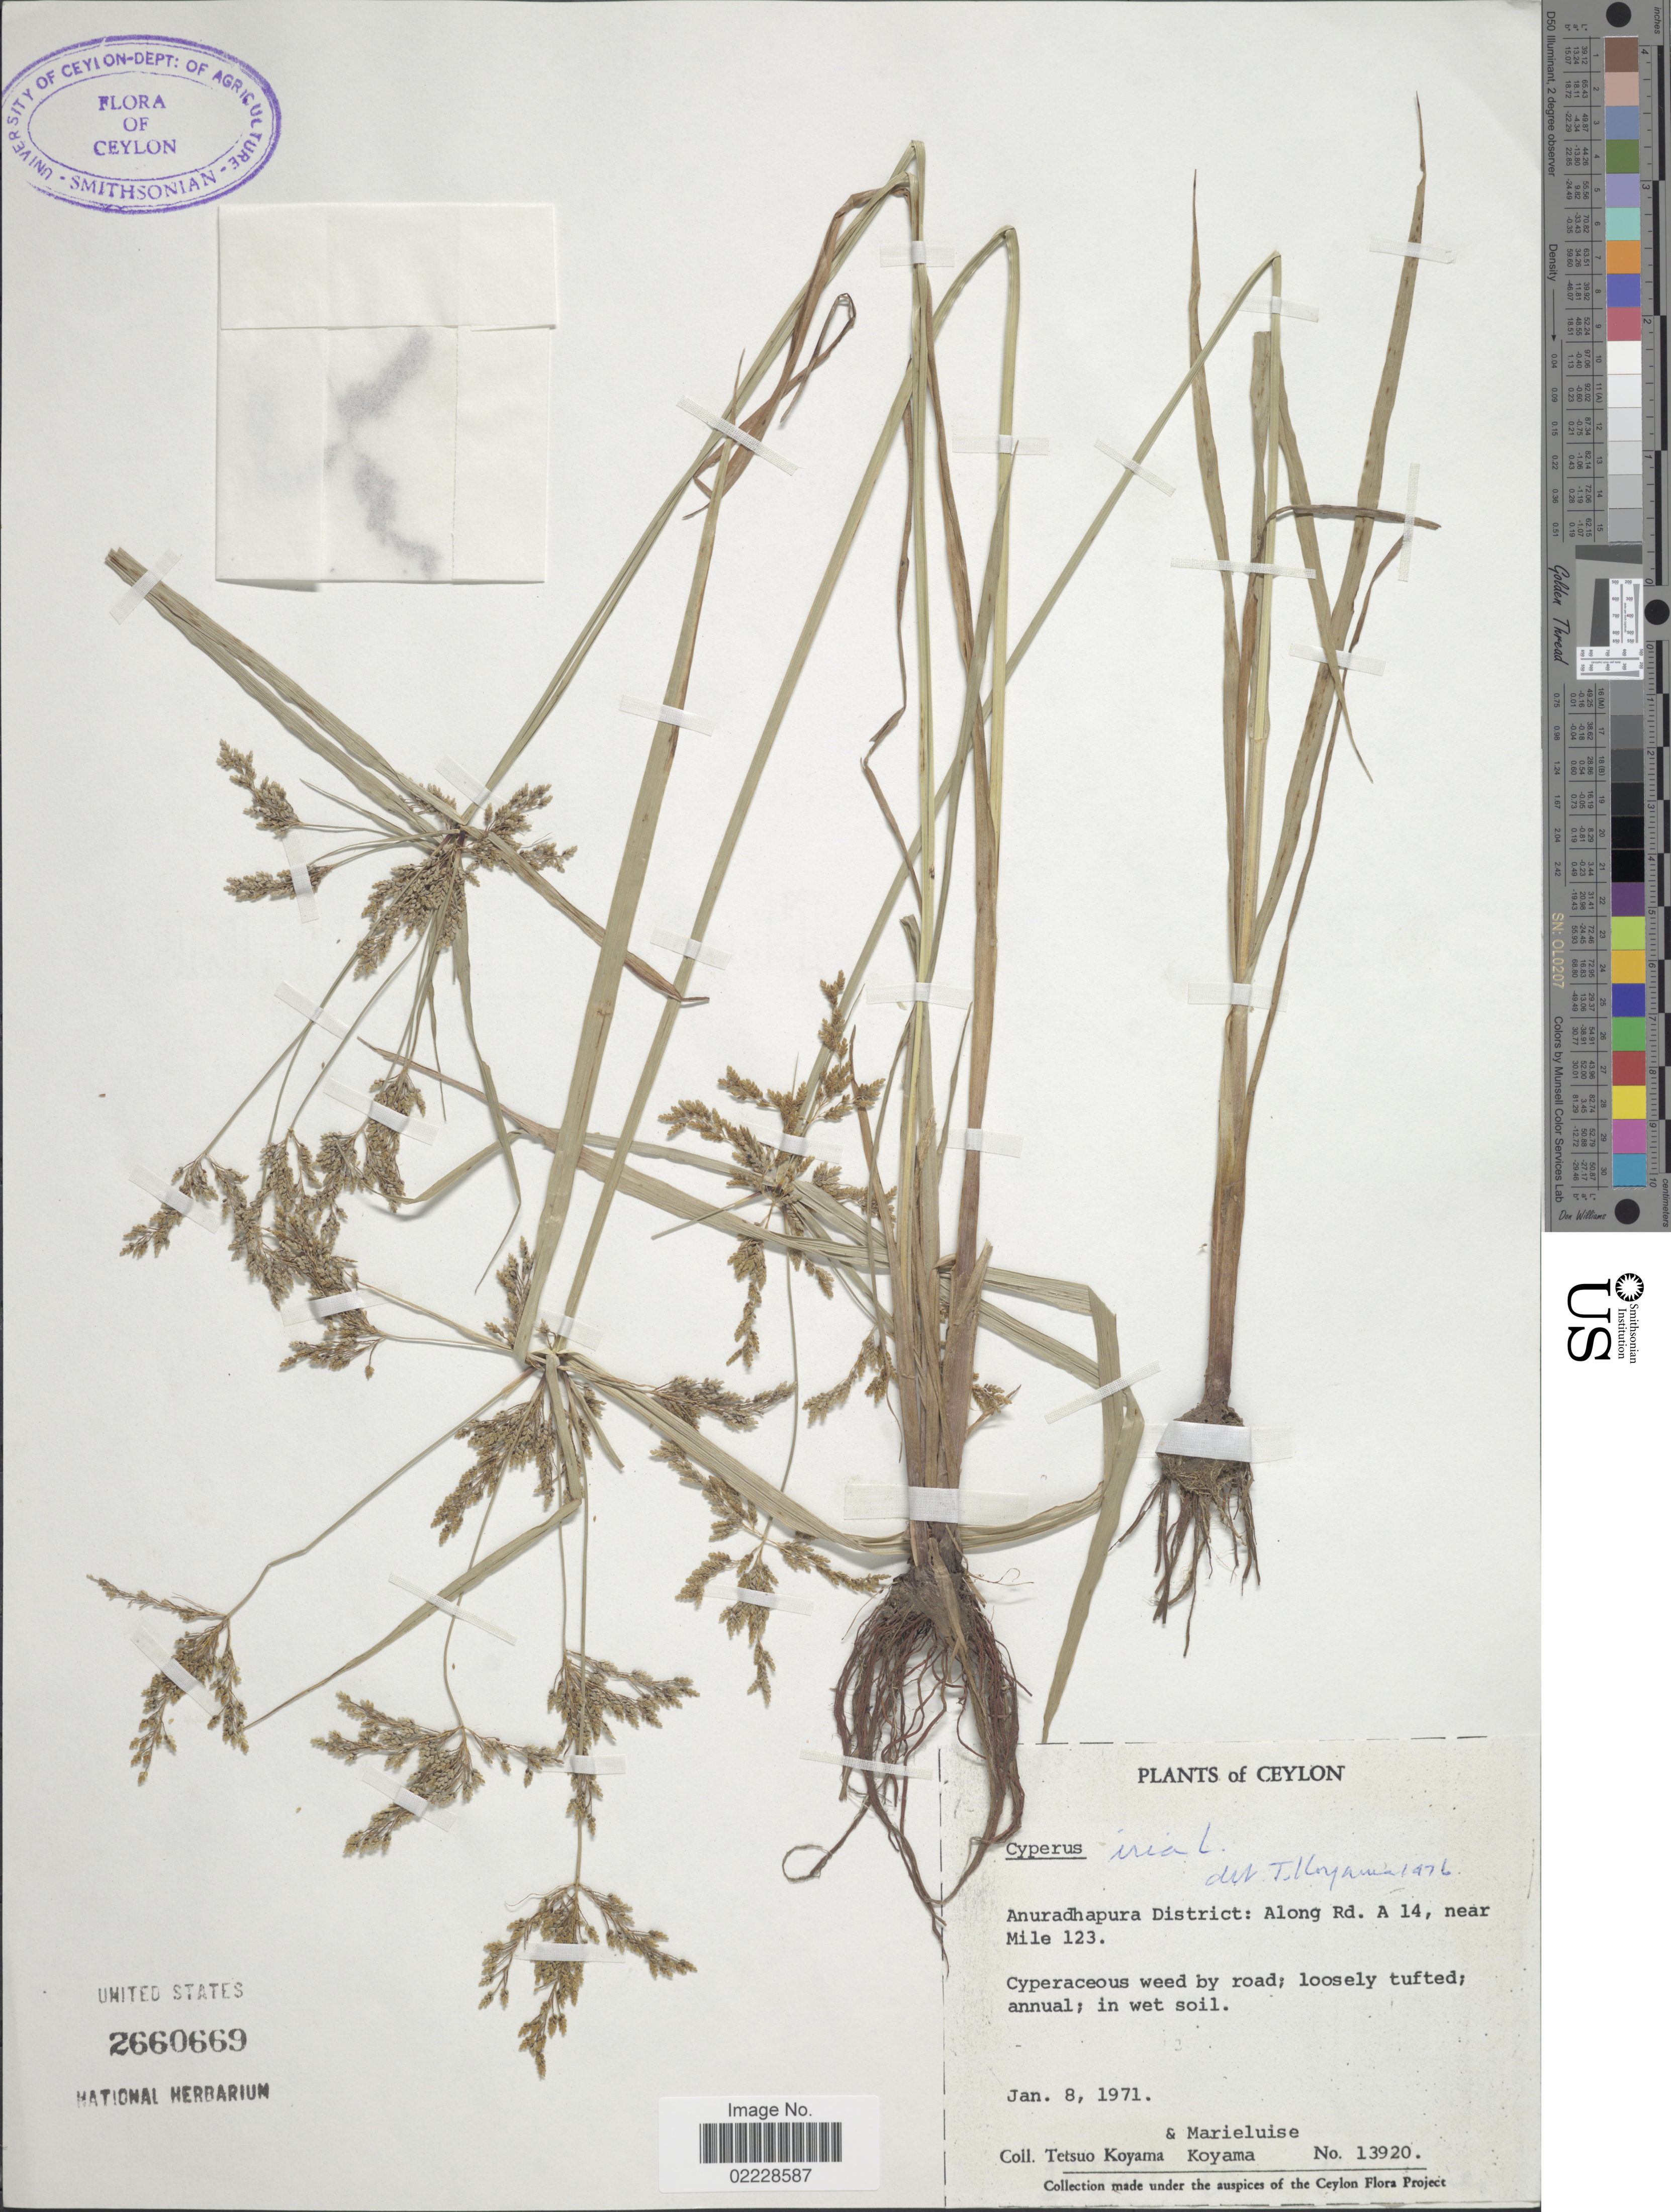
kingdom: Plantae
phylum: Tracheophyta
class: Liliopsida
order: Poales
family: Cyperaceae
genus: Cyperus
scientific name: Cyperus iria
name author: L.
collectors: T. Koyama & M. Koyama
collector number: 13920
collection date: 1971-01-08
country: Sri Lanka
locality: Ceylon, Anauradhapura District: Along Rd. A 14, near Mile 123.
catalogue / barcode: US 2660669